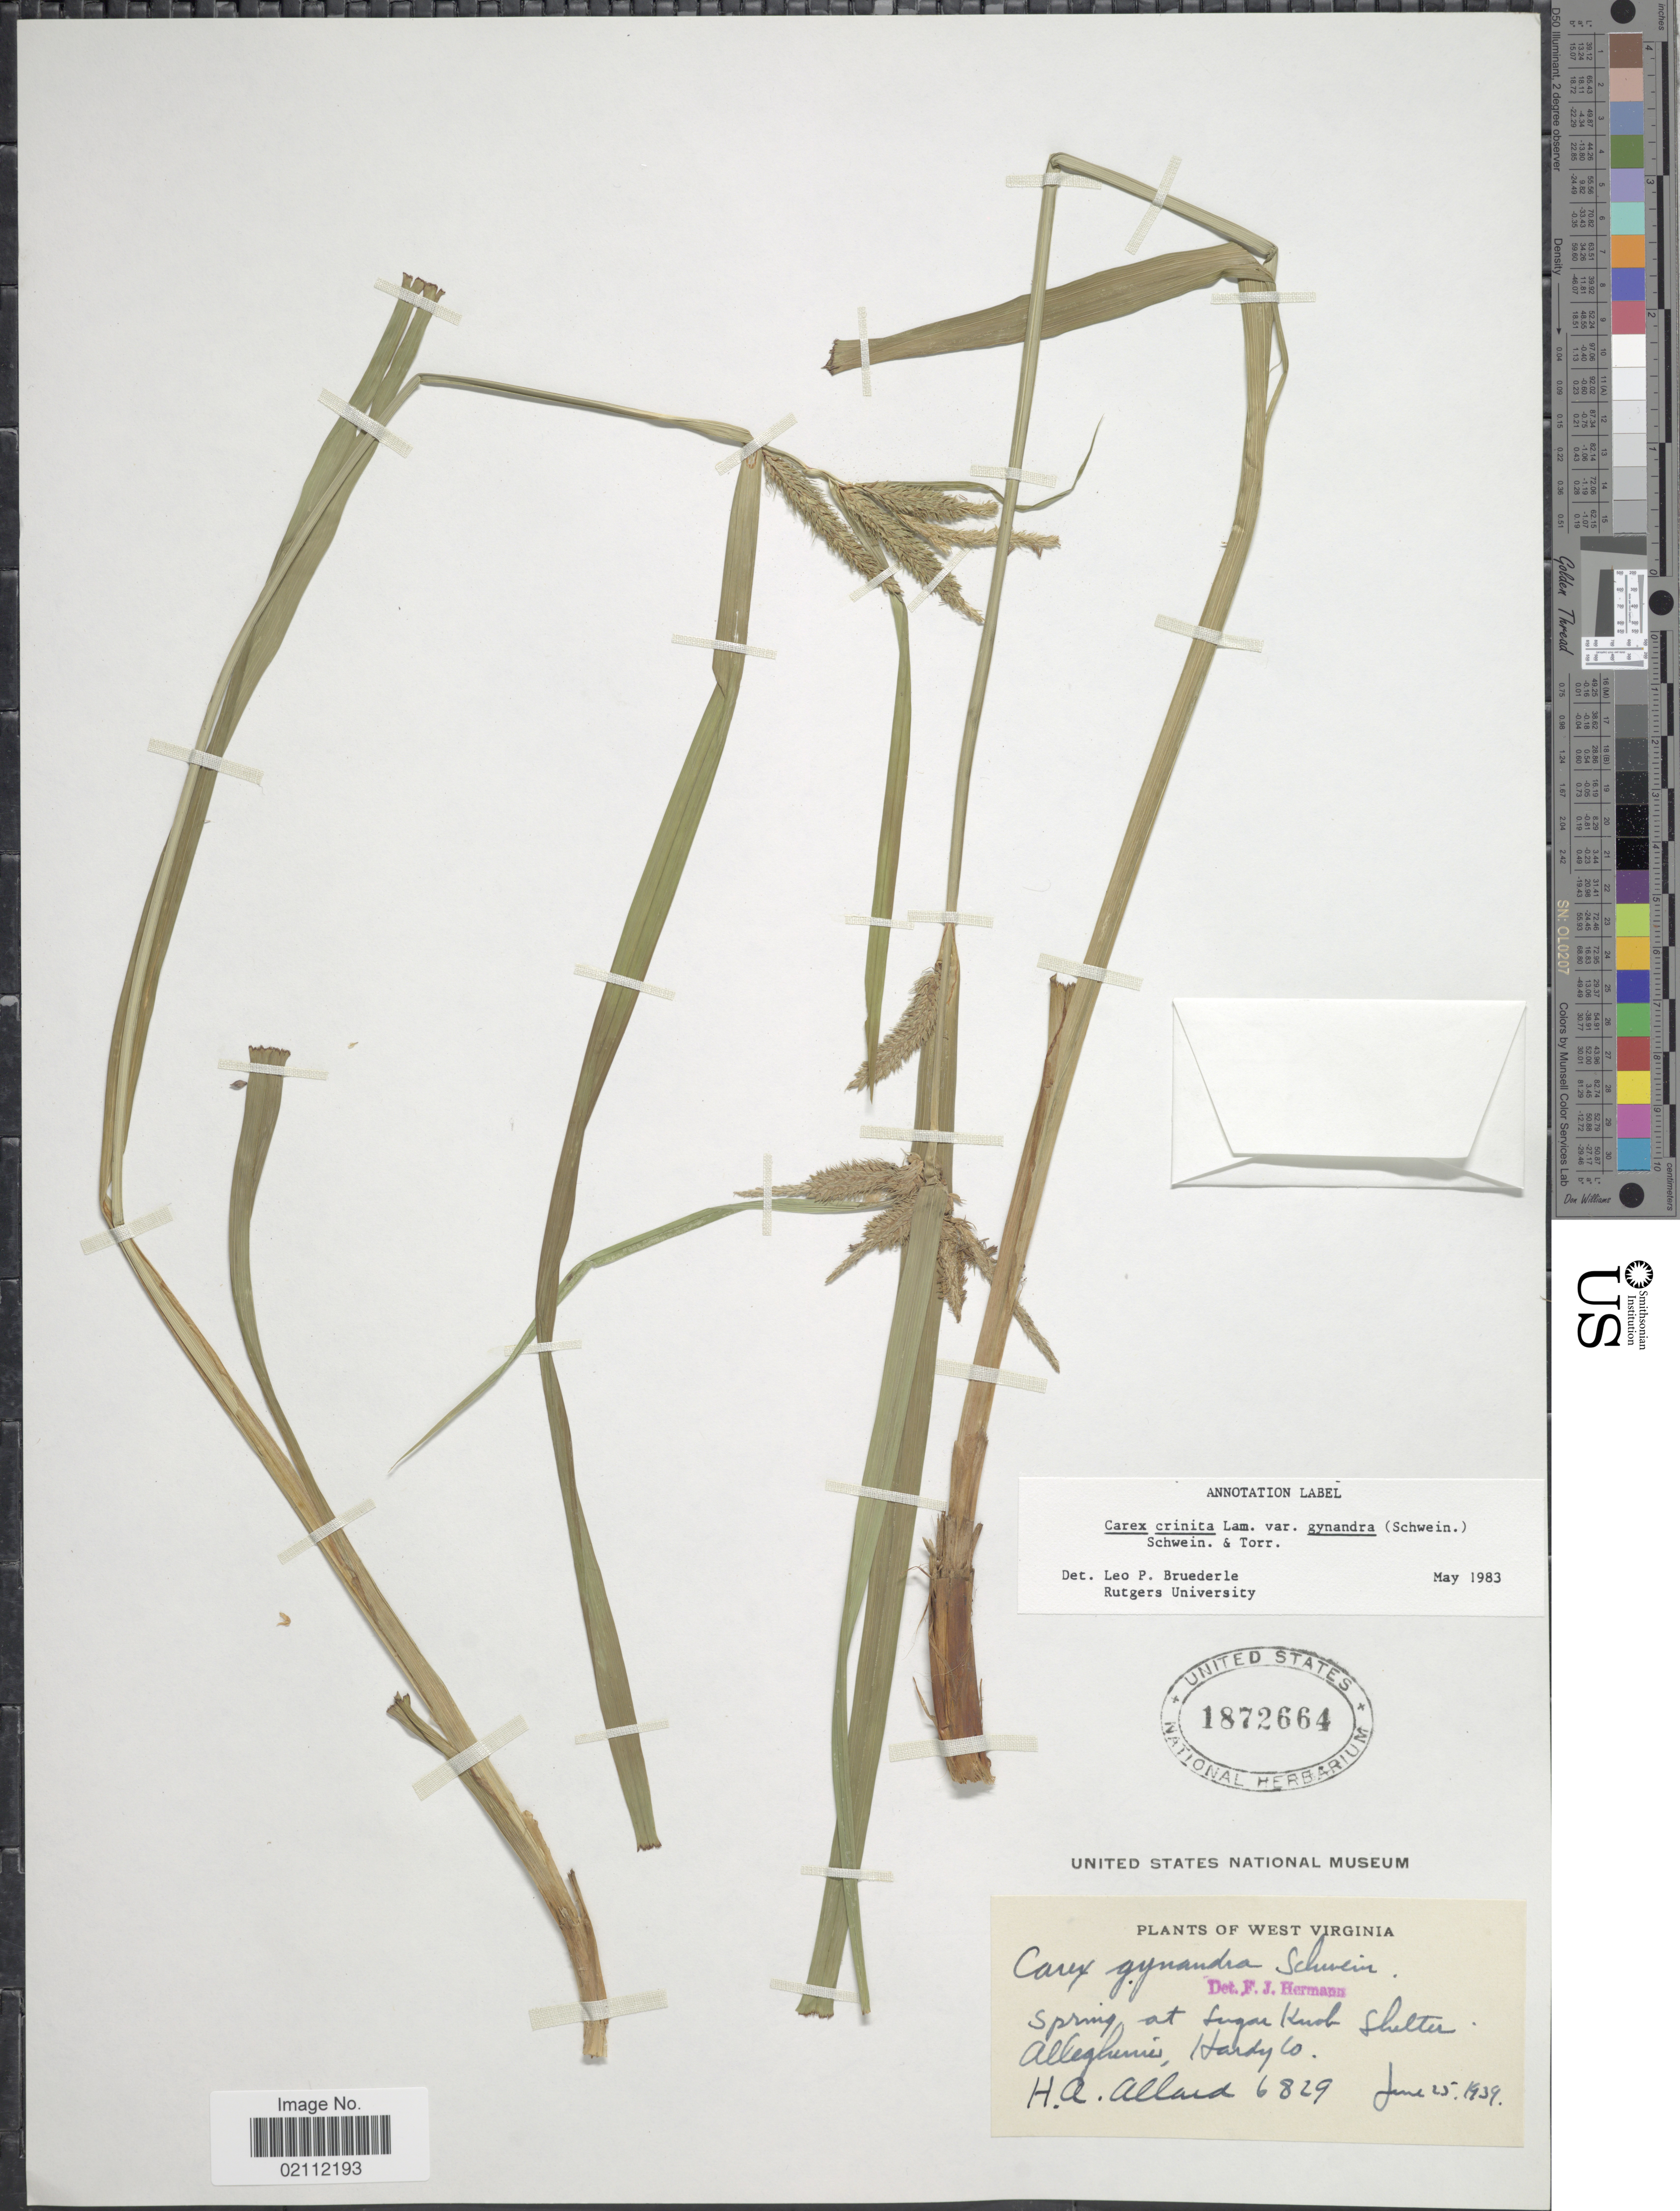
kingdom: Plantae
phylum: Tracheophyta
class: Liliopsida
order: Poales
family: Cyperaceae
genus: Carex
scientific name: Carex gynandra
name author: Schwein.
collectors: H. A. Allard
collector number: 6829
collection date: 1939-06-25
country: United States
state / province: West Virginia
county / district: Hardy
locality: Sugar Knob Shelter. Alleghenies, Hardy Co.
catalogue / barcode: US 1872664